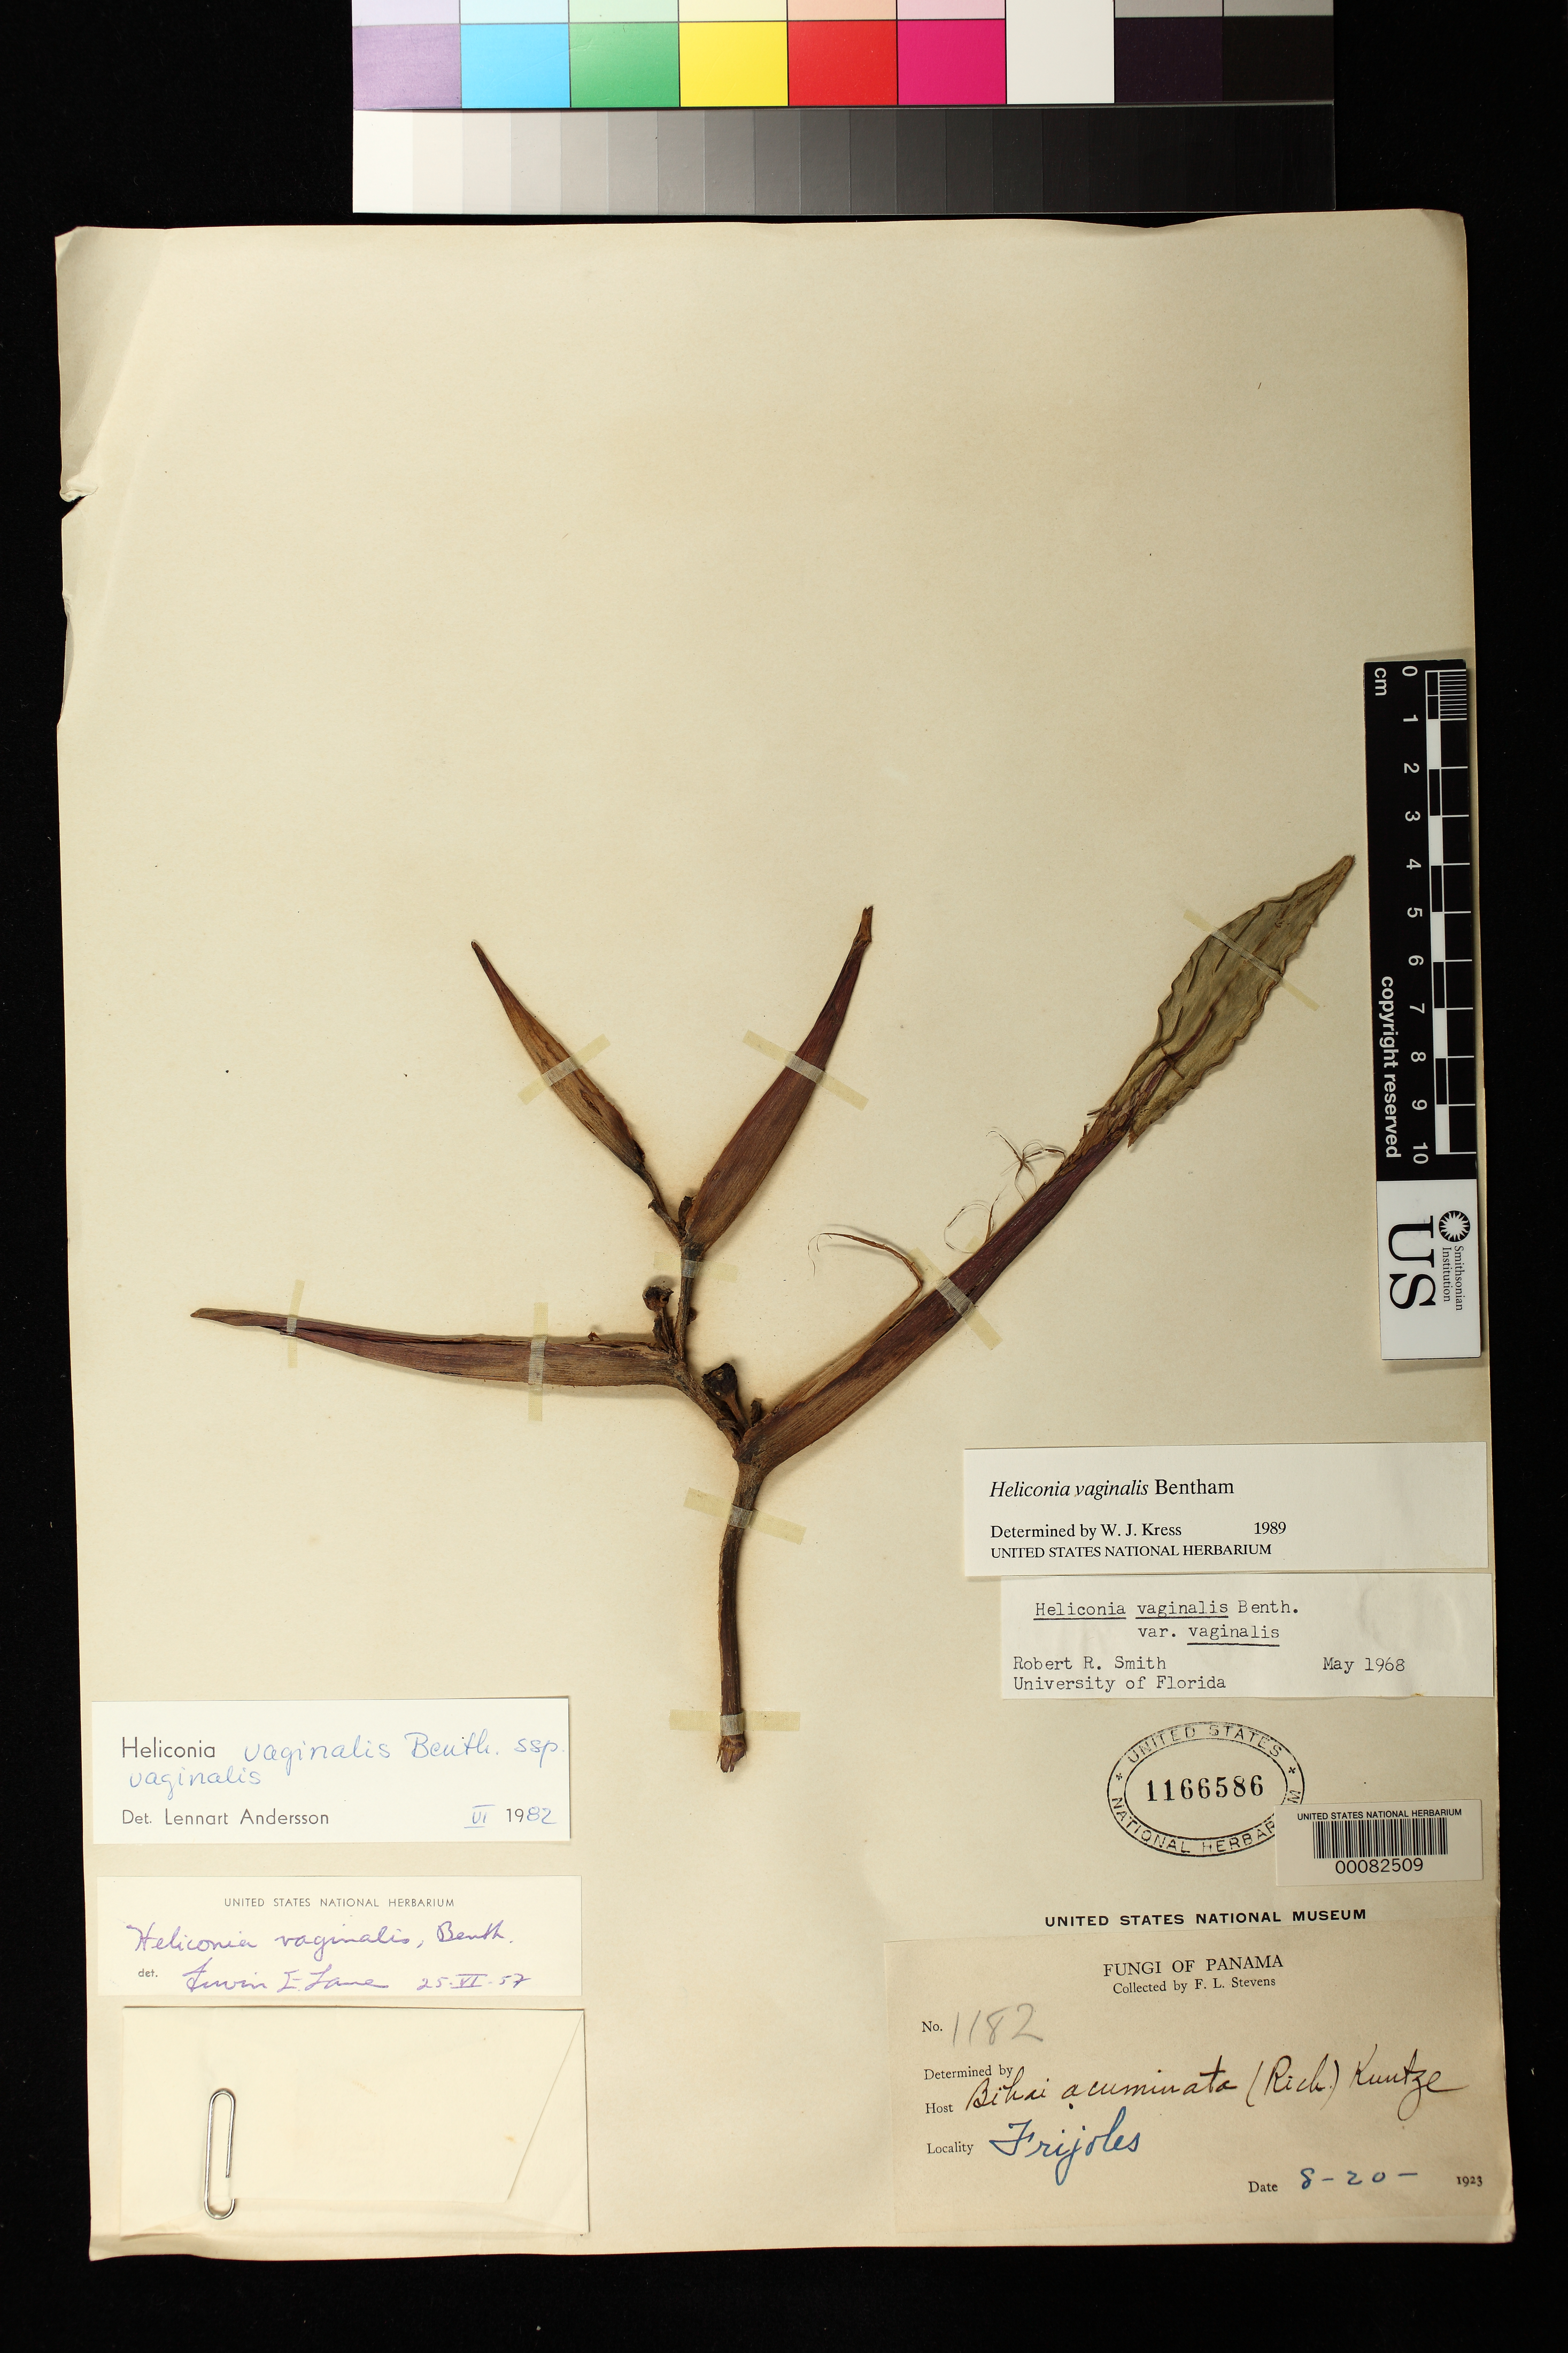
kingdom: Plantae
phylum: Tracheophyta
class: Liliopsida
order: Zingiberales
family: Heliconiaceae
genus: Heliconia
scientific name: Heliconia vaginalis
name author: Benth.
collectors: F. L. Stevens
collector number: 1182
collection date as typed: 20 Aug 1923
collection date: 1923-08-20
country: Panama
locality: Frijoles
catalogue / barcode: US 1166586